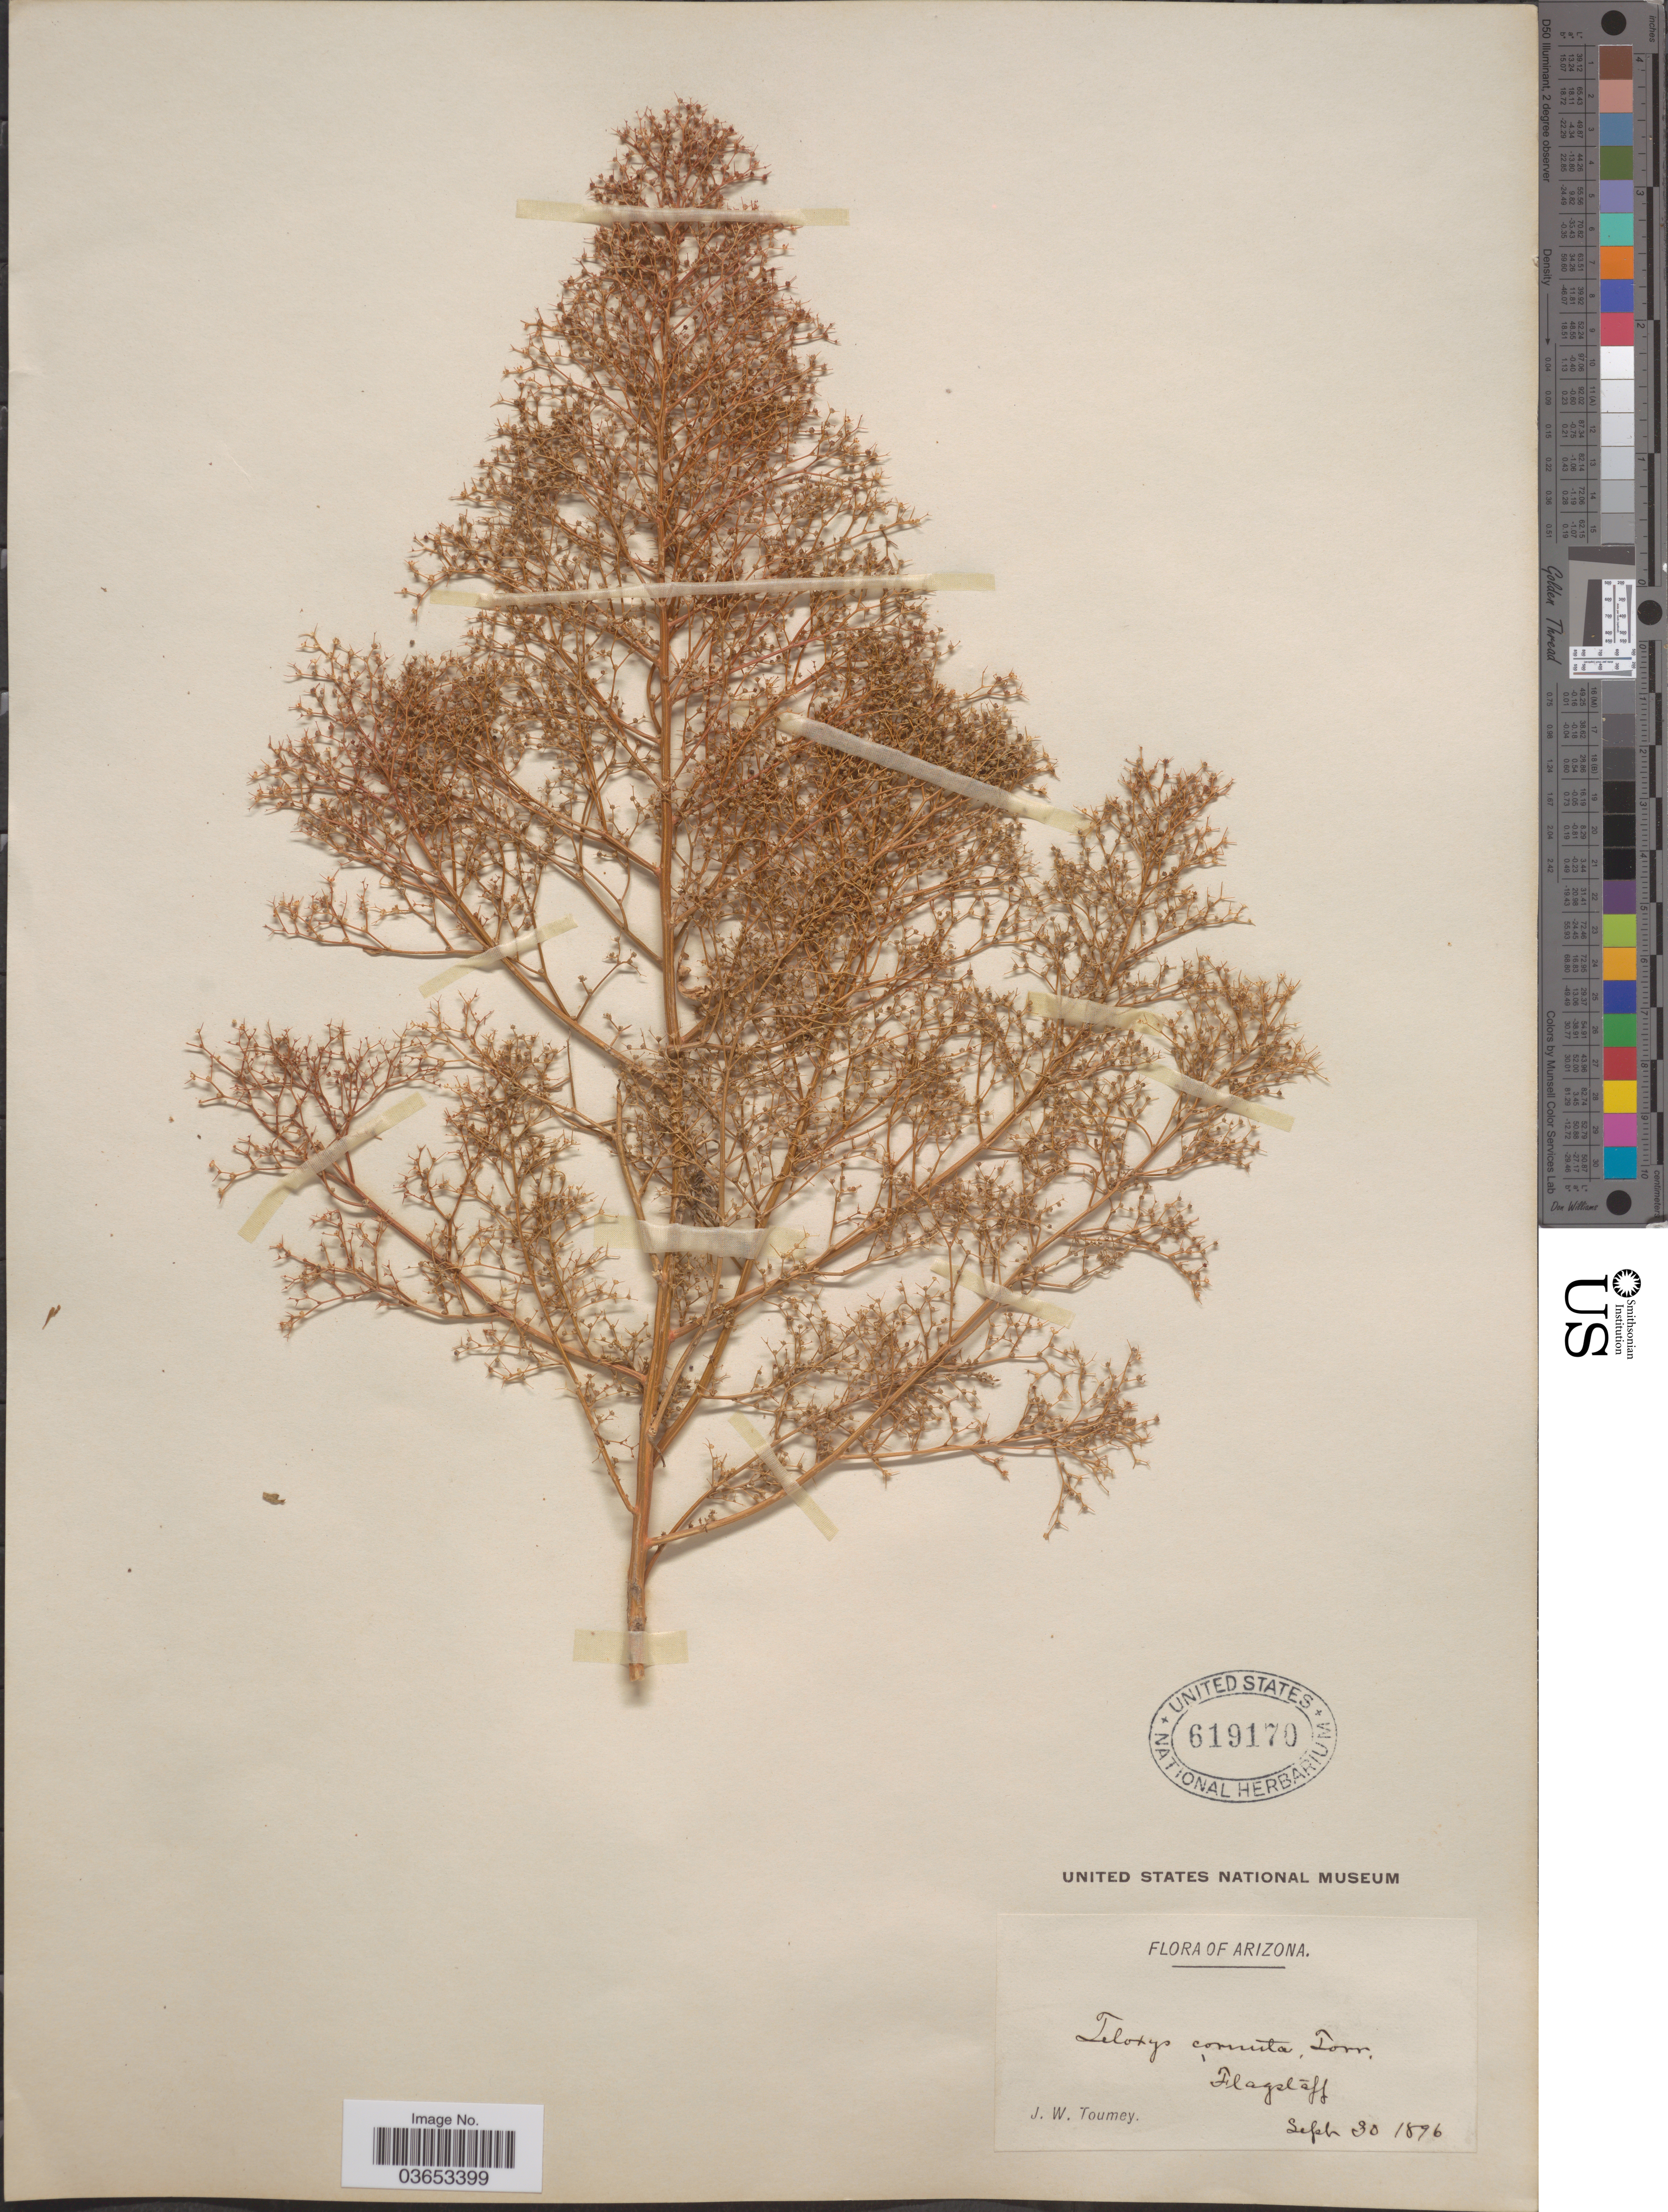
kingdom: Plantae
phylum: Tracheophyta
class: Magnoliopsida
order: Caryophyllales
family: Amaranthaceae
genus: Chenopodium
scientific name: Chenopodium incisum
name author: Poir.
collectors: J. W. Toumey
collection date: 1896-09-30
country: United States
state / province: Arizona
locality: Flagstaff.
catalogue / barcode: US 619170